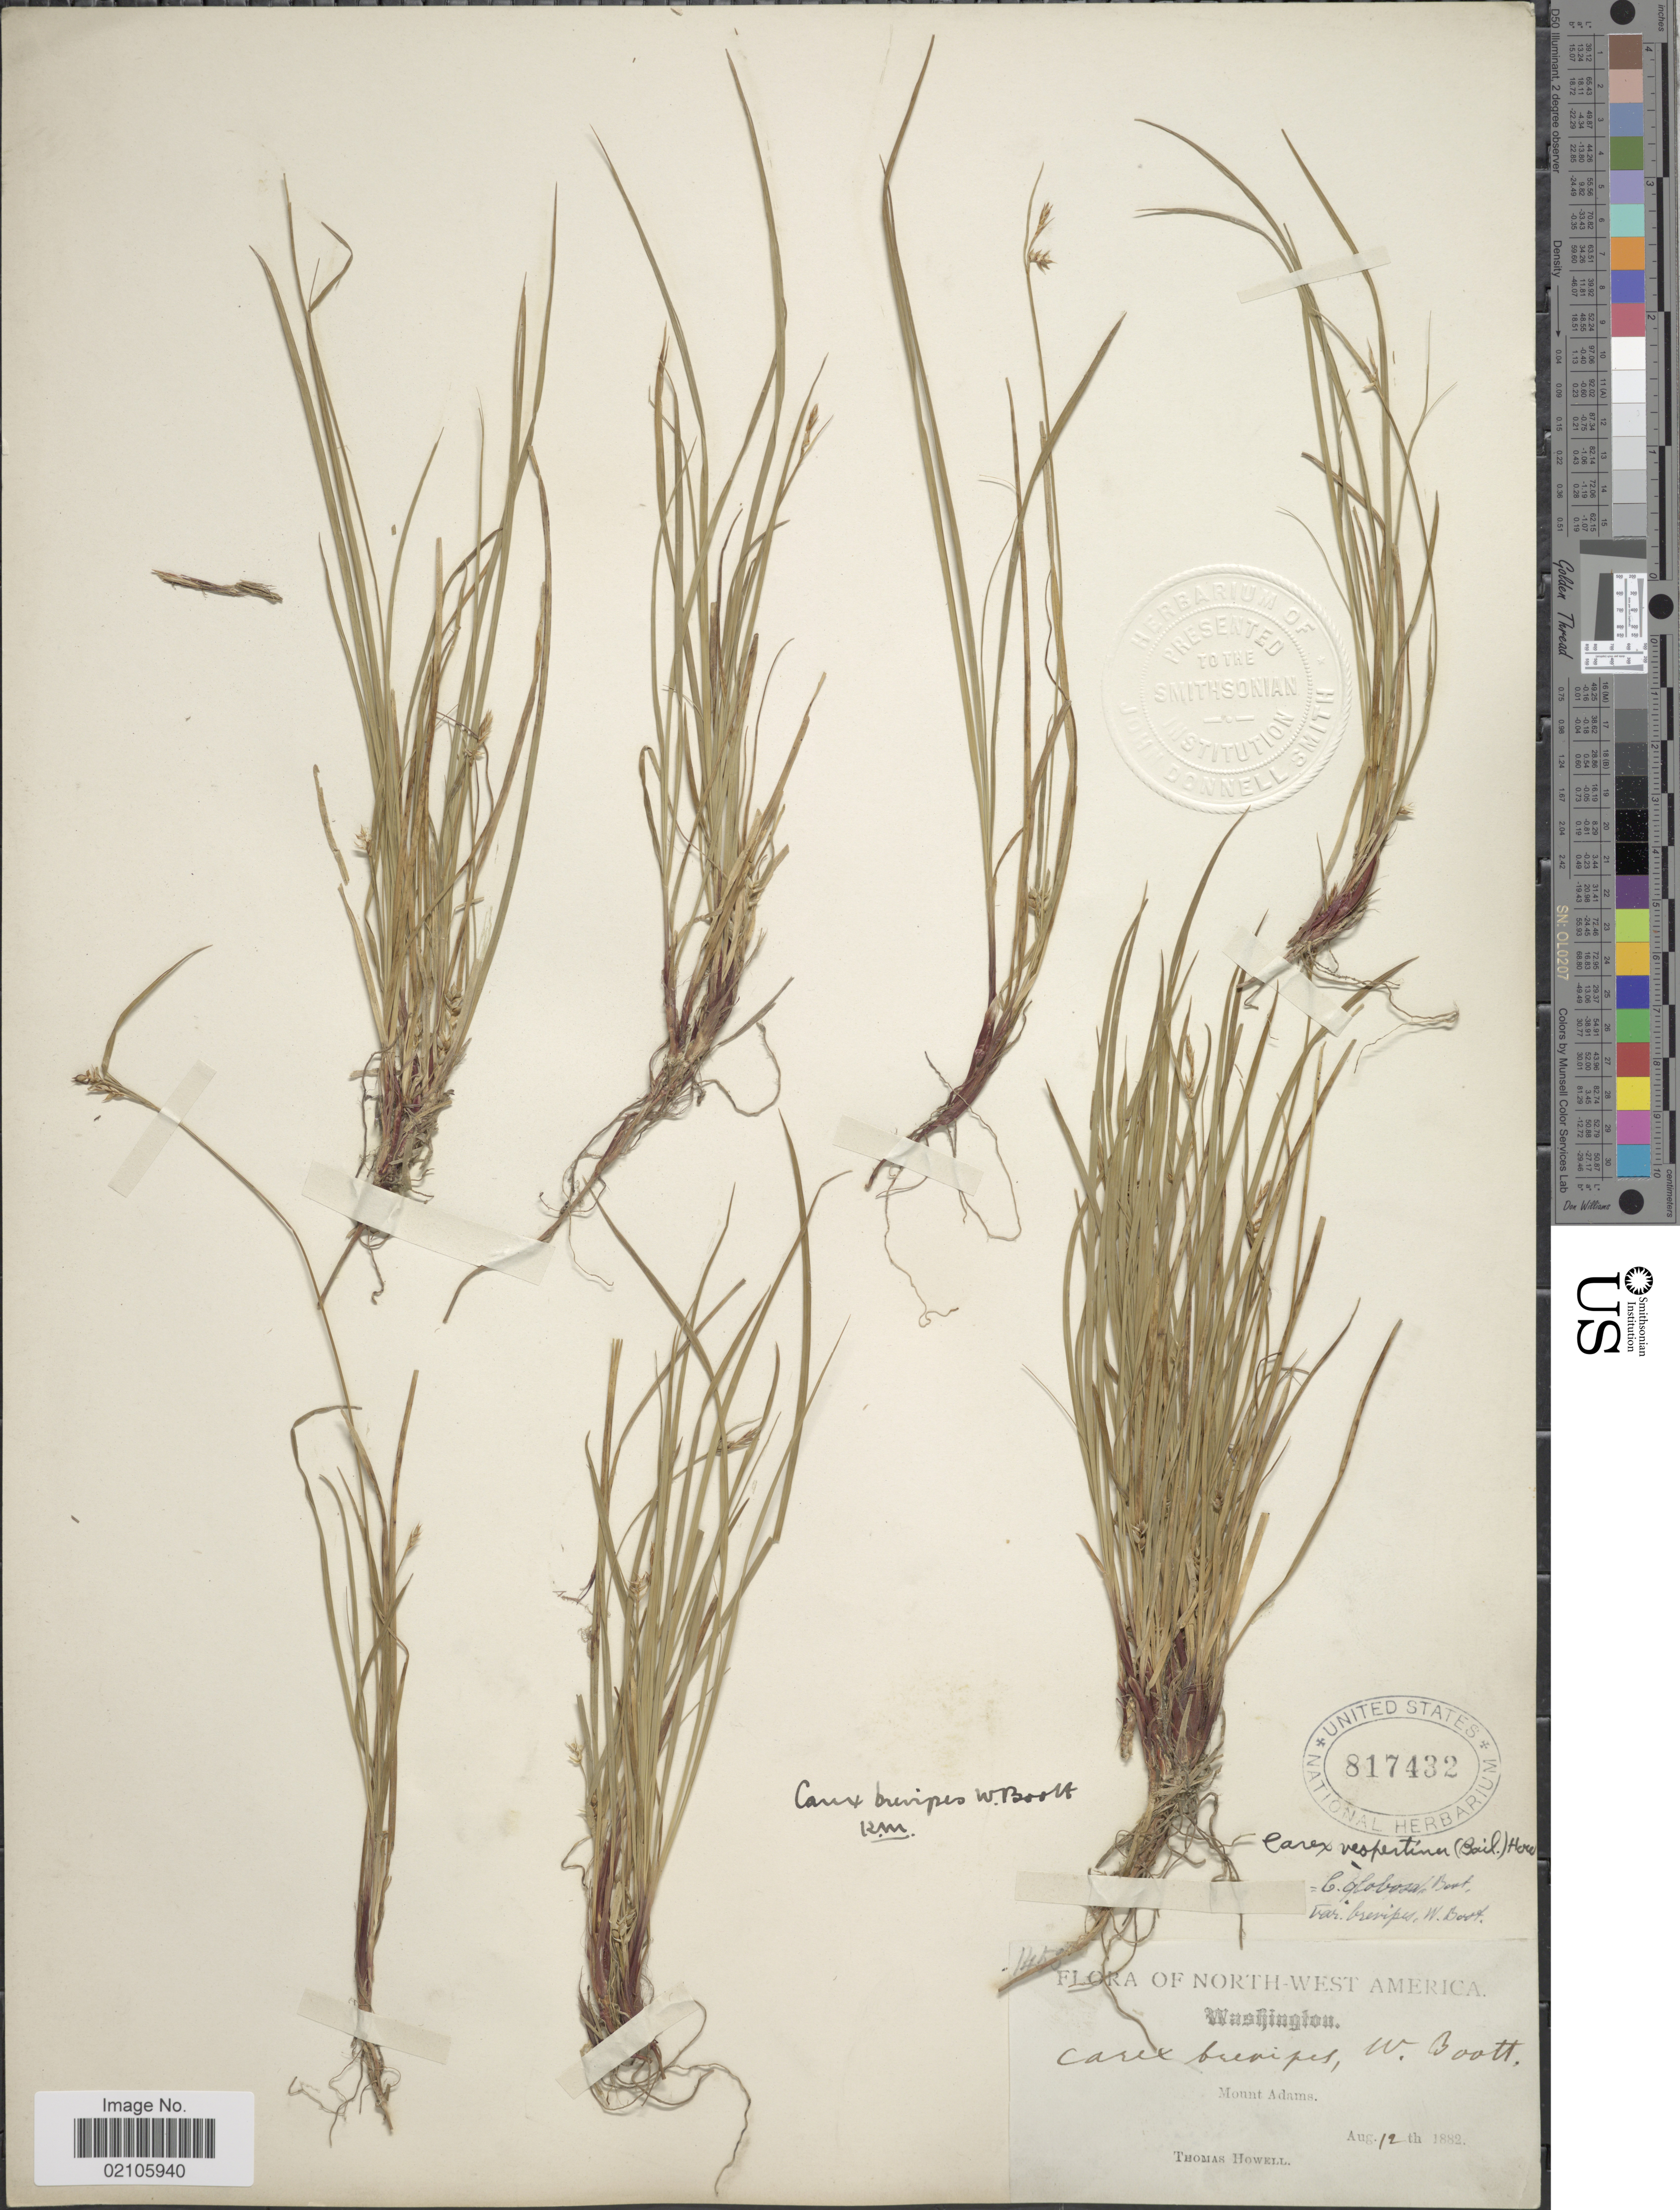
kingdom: Plantae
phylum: Tracheophyta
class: Liliopsida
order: Poales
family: Cyperaceae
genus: Carex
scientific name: Carex rossii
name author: Boott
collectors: T. Howell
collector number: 1453*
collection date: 1882-08-12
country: United States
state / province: Washington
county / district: Yakima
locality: North-West America. Mount Adams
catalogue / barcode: US 817432